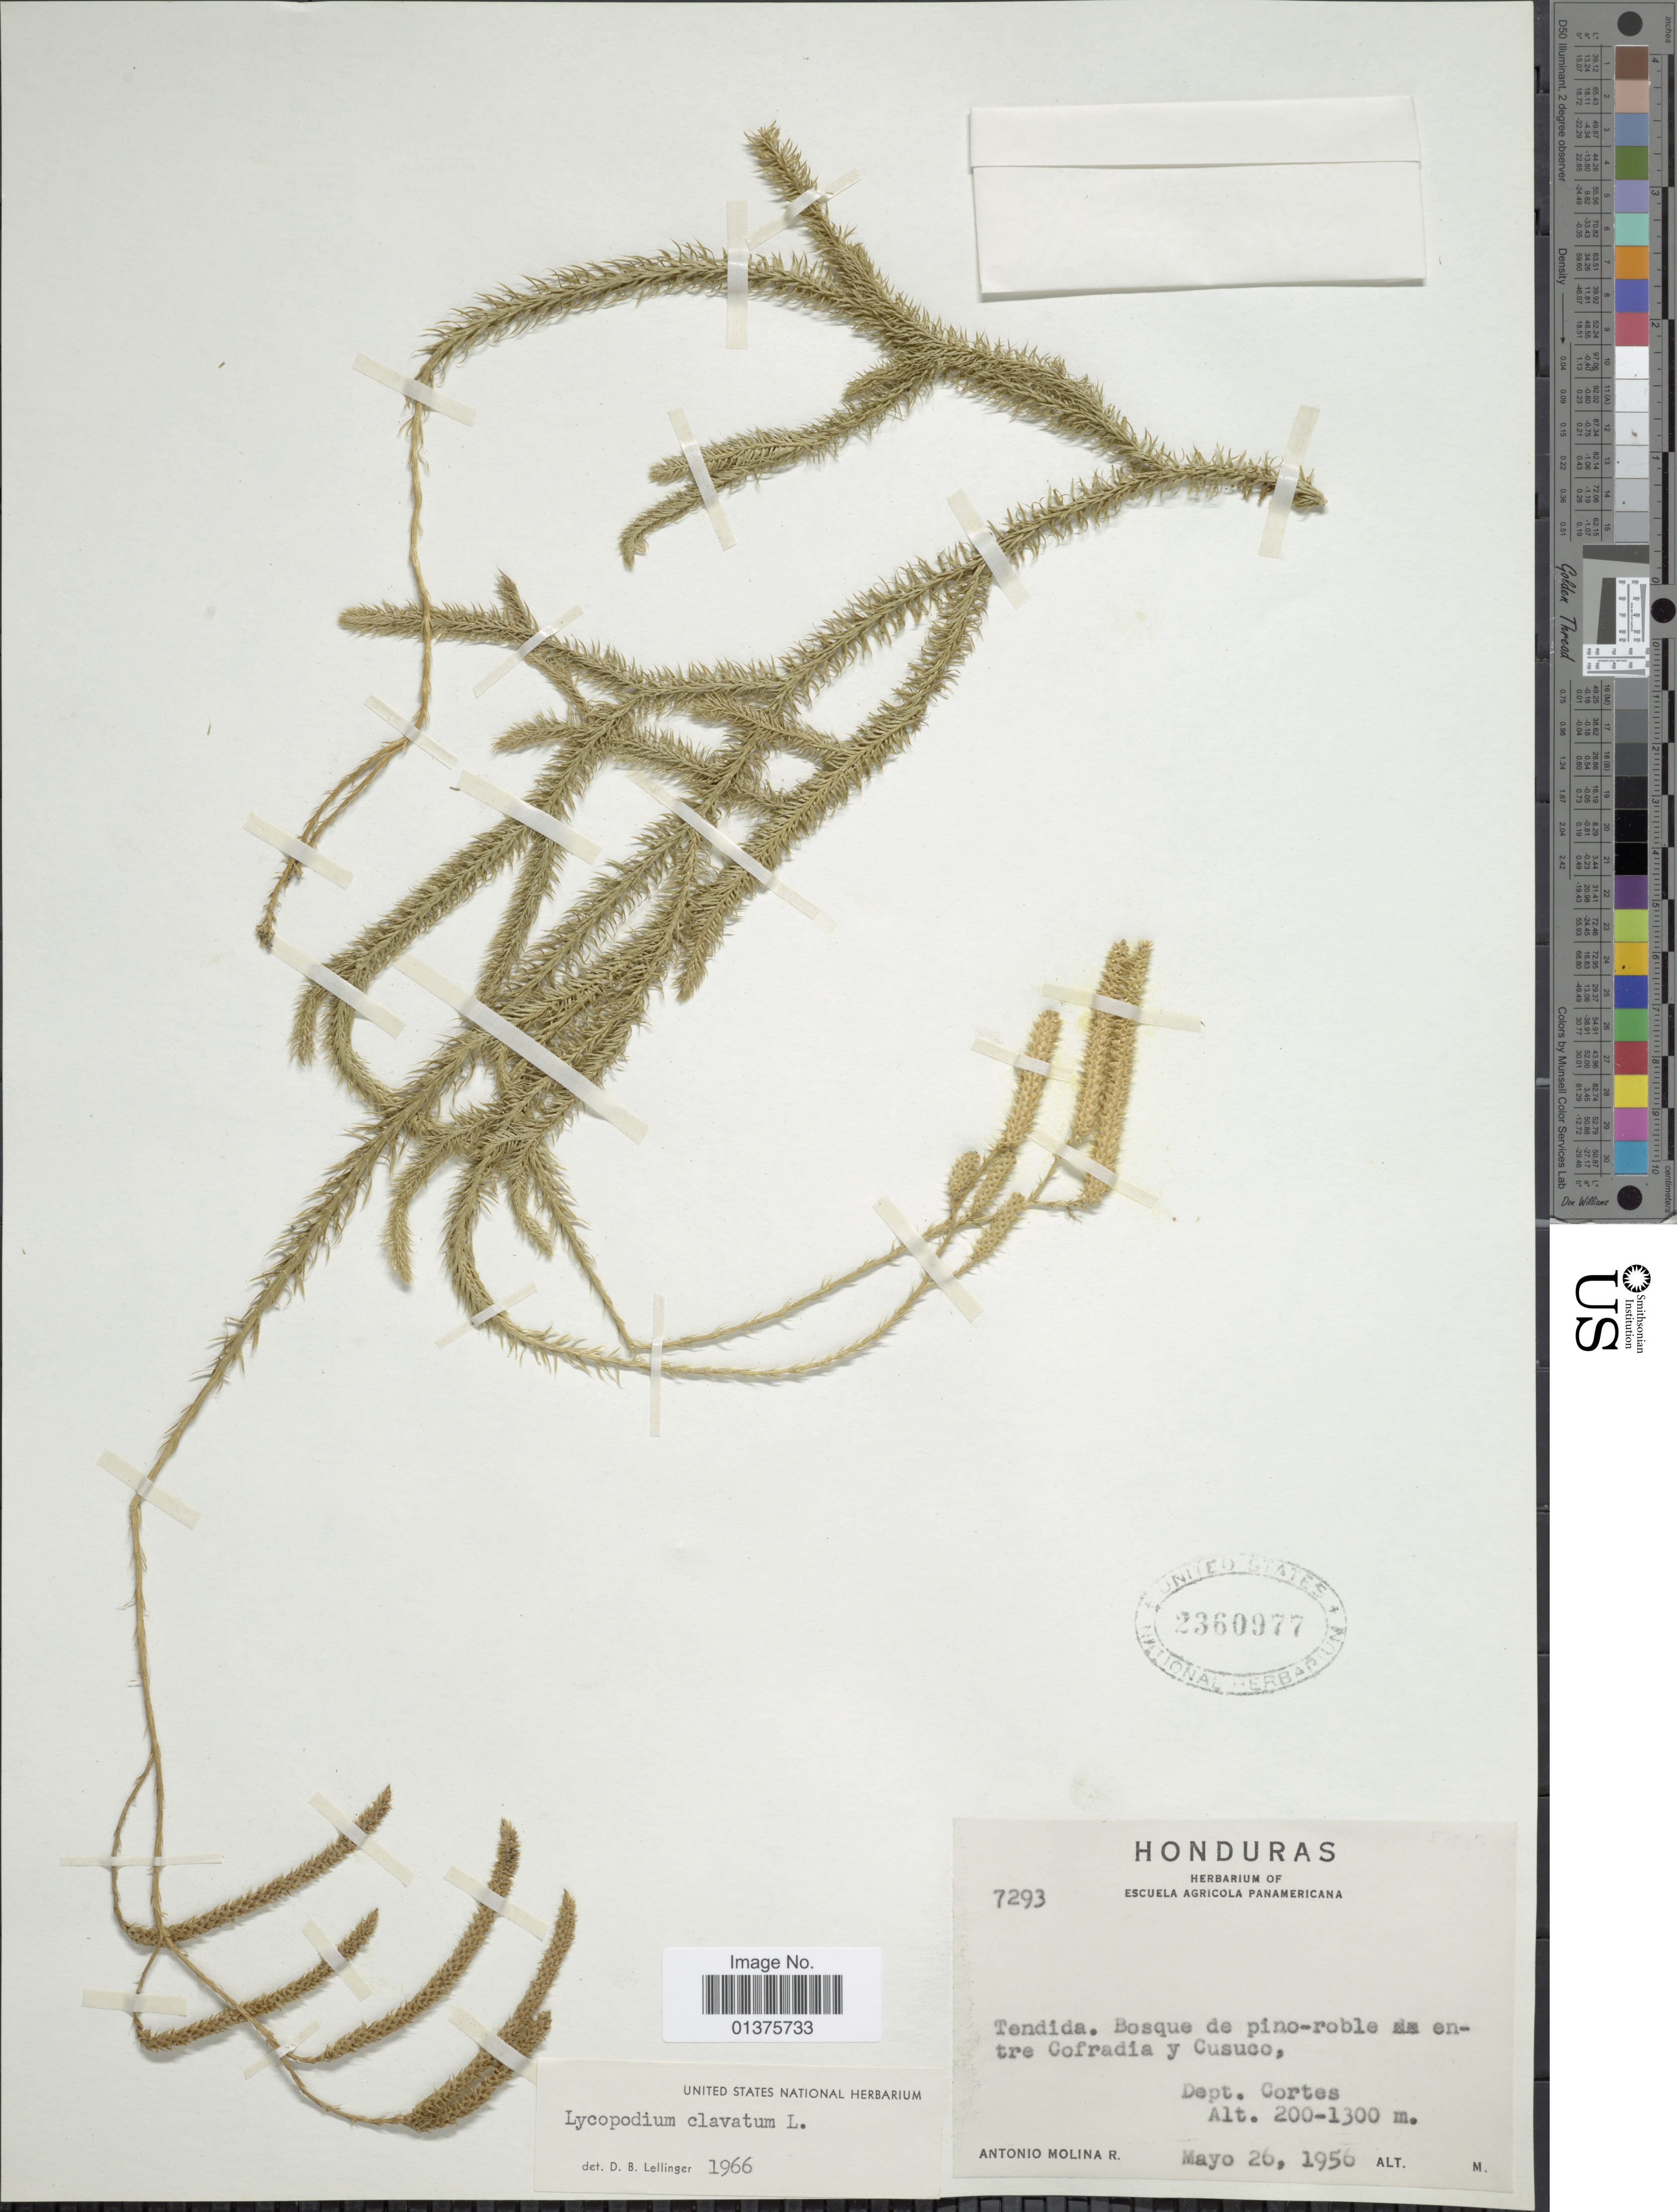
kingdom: Plantae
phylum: Tracheophyta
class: Lycopodiopsida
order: Lycopodiales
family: Lycopodiaceae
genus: Lycopodium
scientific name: Lycopodium clavatum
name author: L.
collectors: A. Molina R.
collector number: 7293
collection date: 1956-05-26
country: Honduras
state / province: Cortés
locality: Tendida, Bosque de pino-roble entre Cofradia Y Cusuco, Dept. Cortes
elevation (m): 200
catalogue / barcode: US 2360977